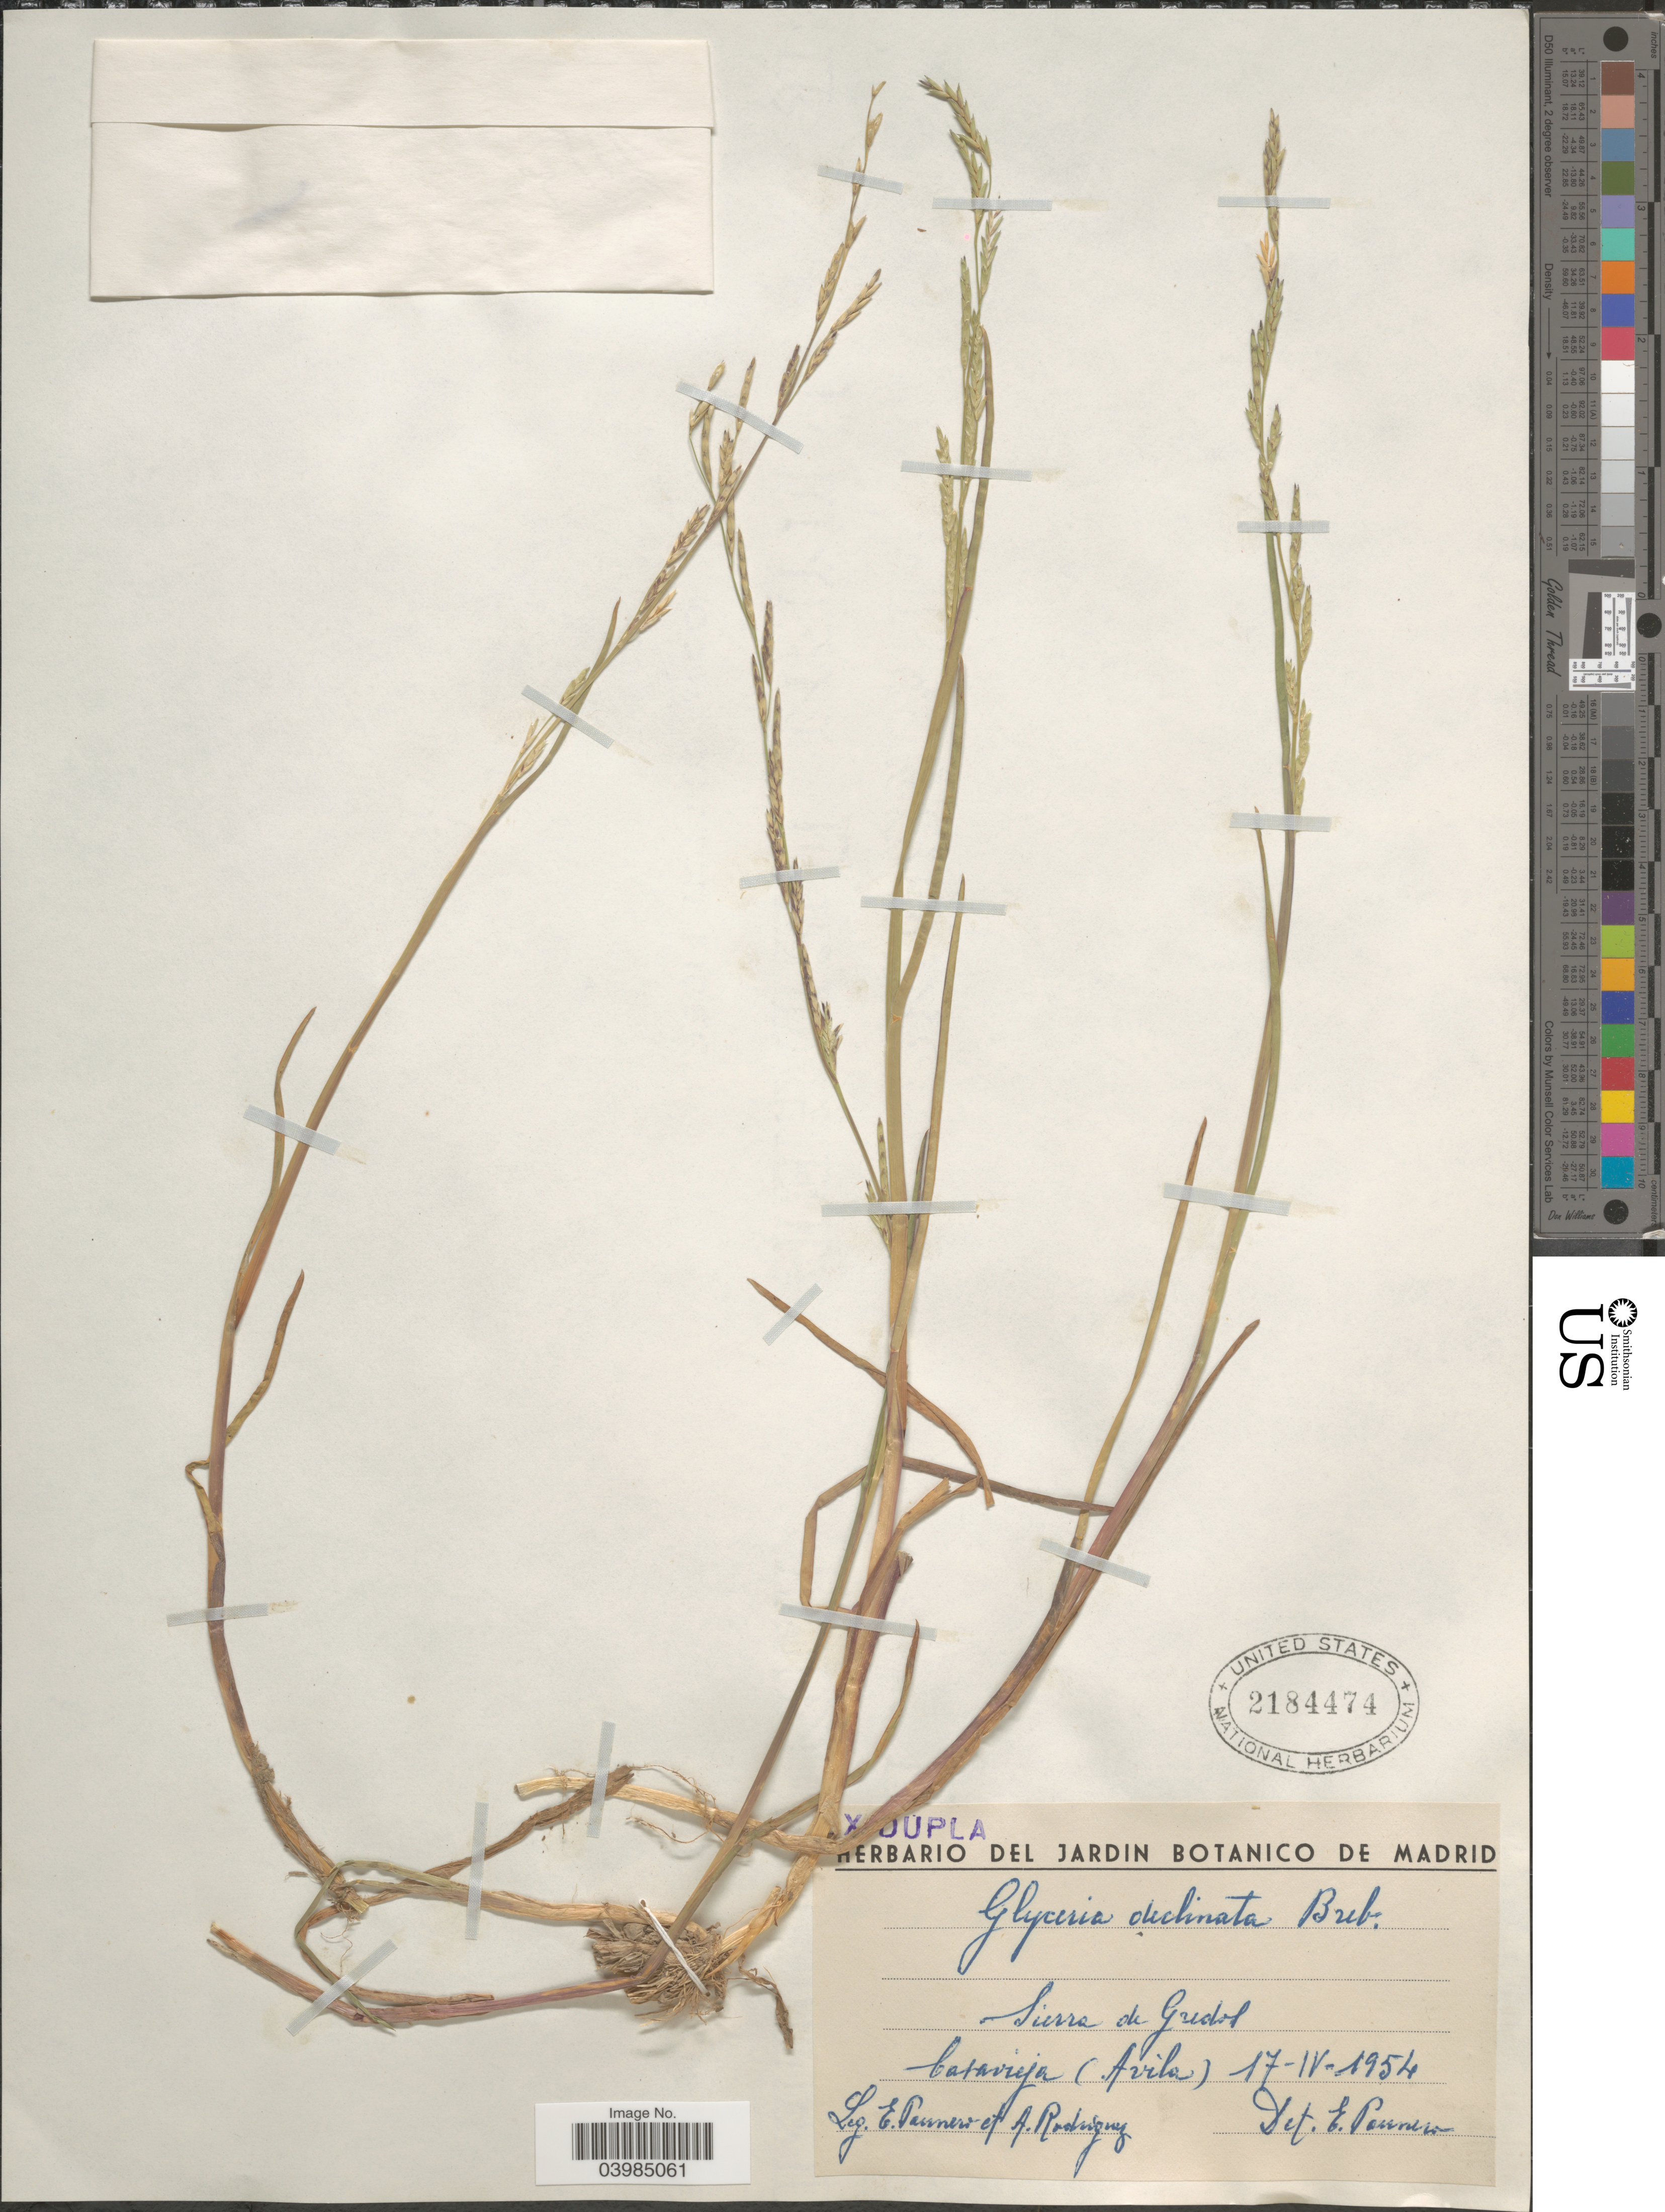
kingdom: Plantae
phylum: Tracheophyta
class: Liliopsida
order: Poales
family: Poaceae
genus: Glyceria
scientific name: Glyceria declinata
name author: Bréb.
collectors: E. Paunero & A. Rodriguez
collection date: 1954-04-17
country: Spain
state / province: Madrid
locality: Sierra de Gredos. Catavieja (Avila).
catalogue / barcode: US 2184474